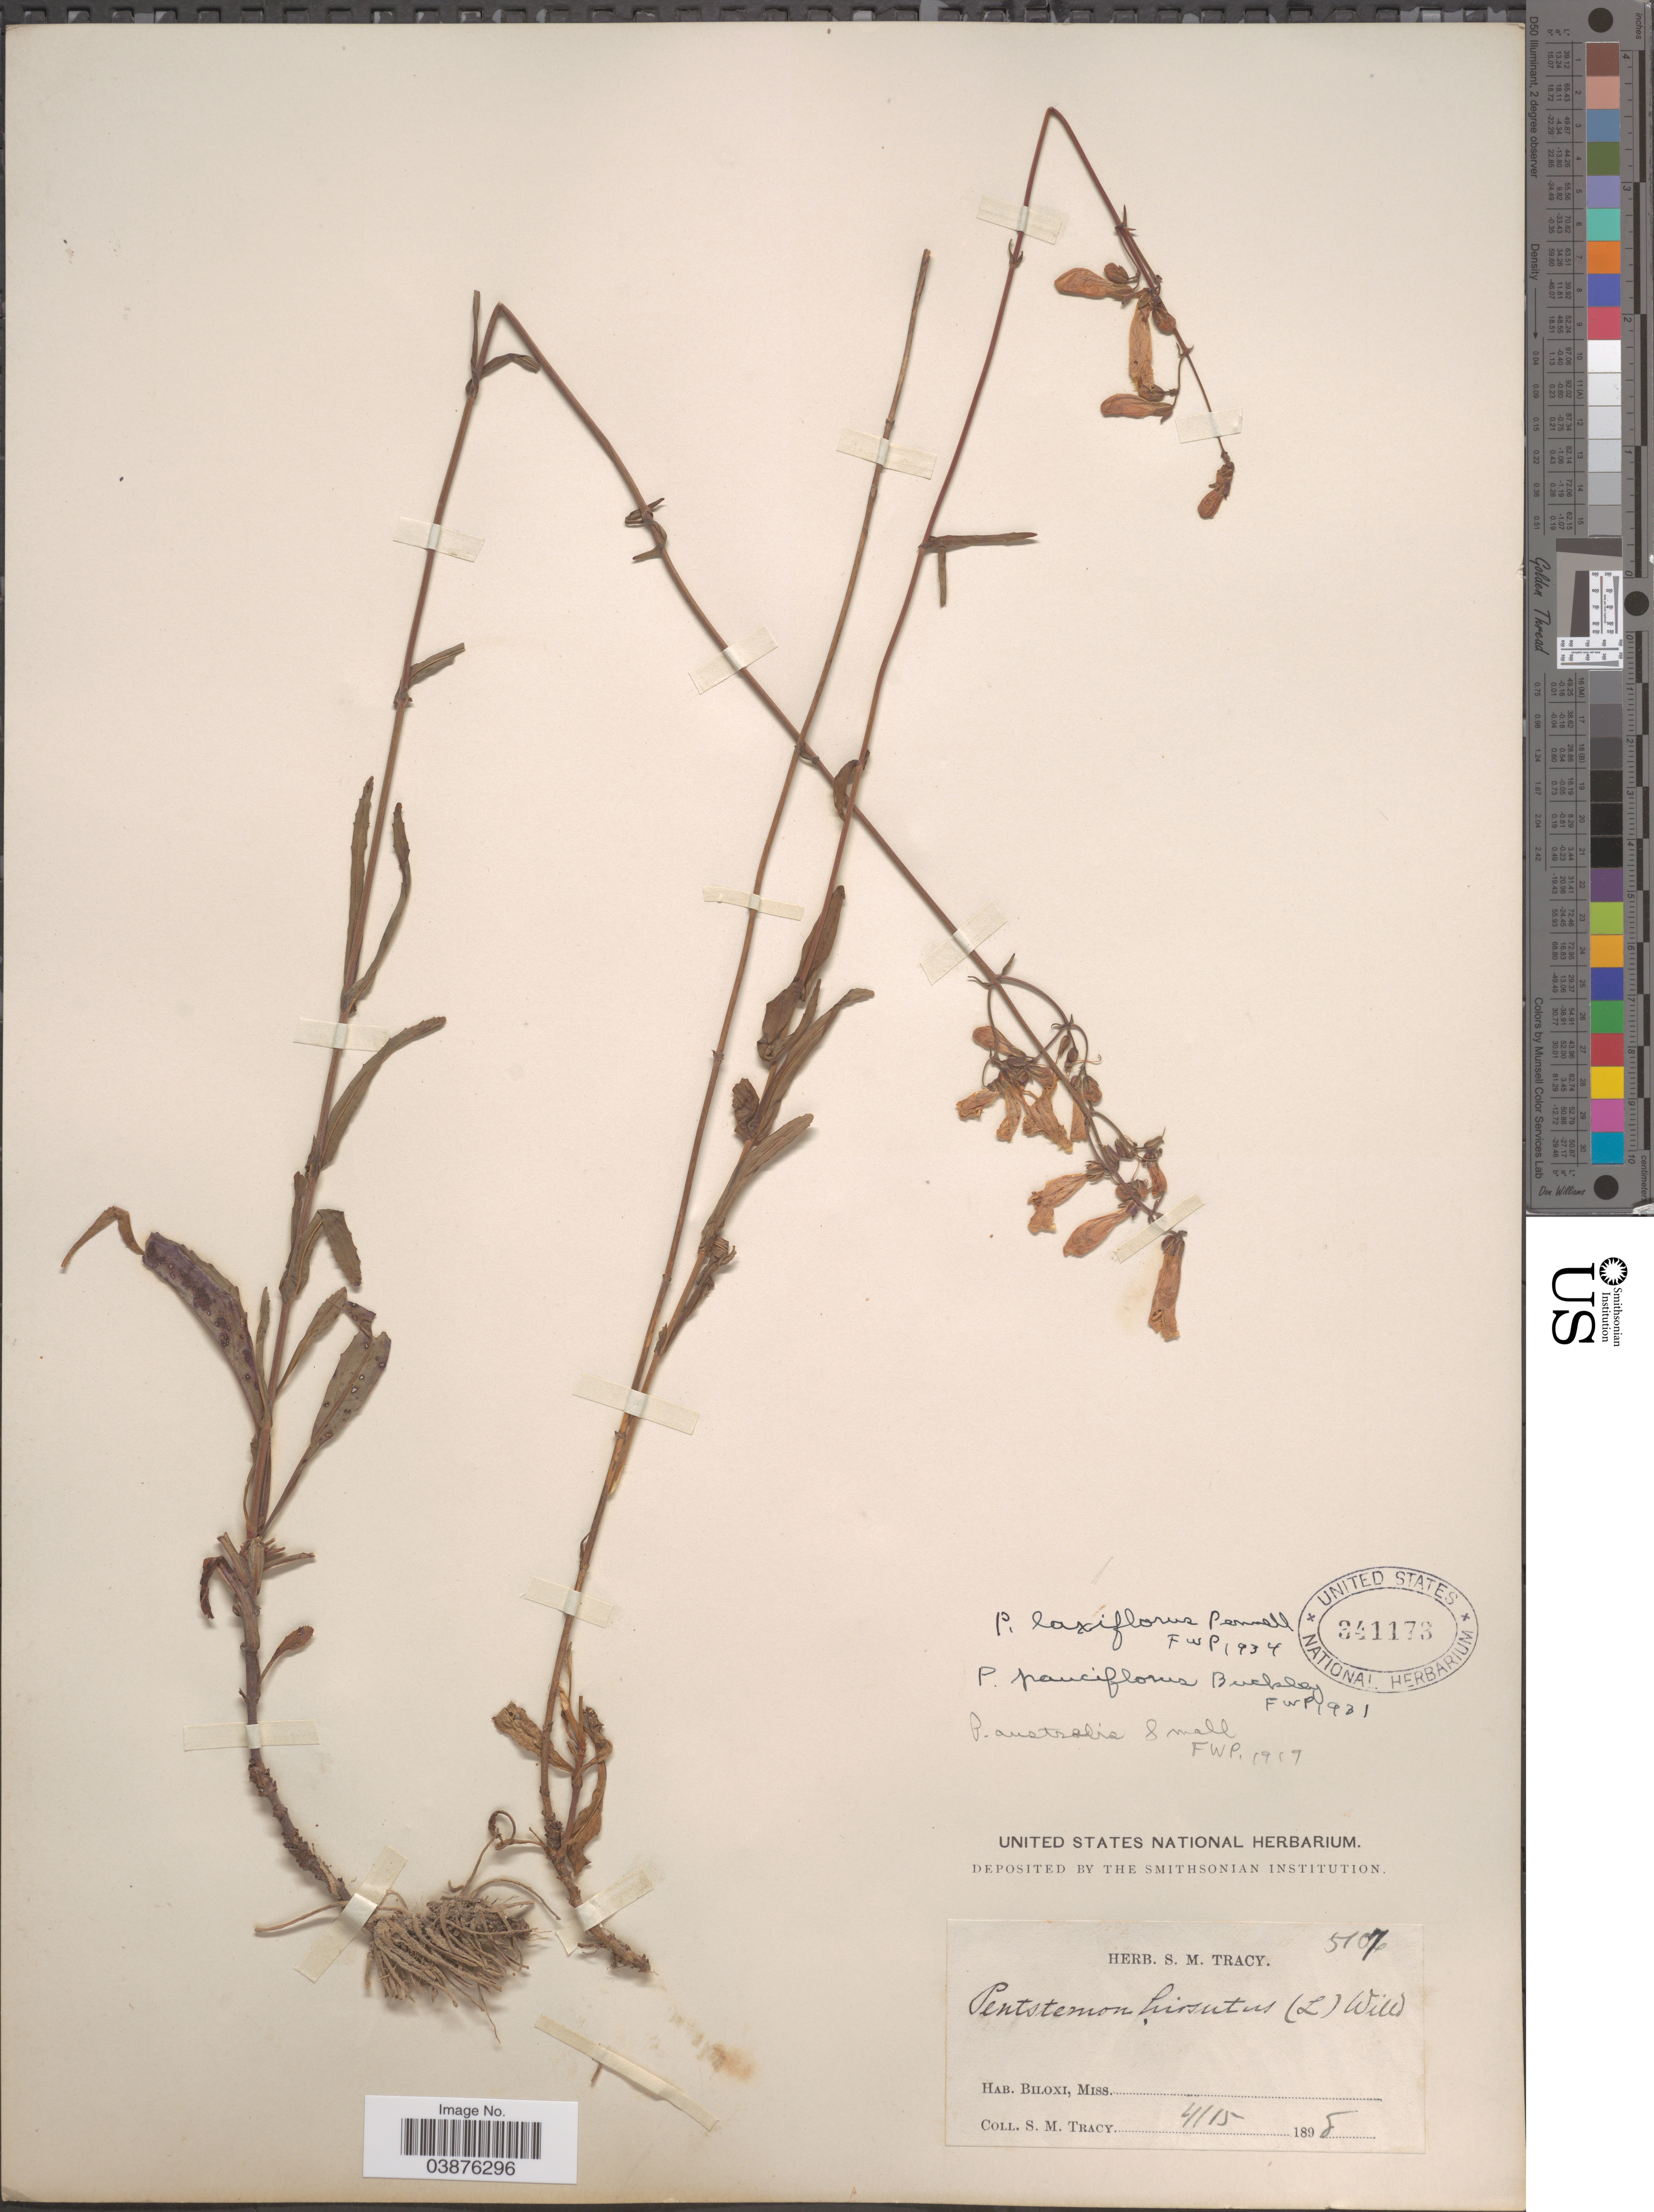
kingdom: Plantae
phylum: Tracheophyta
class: Magnoliopsida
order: Lamiales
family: Plantaginaceae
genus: Penstemon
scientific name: Penstemon laxiflorus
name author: Pennell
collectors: S. M. Tracy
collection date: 1898-04-15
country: United States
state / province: Mississippi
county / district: Harrison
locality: Biloxi.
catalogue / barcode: US 341173